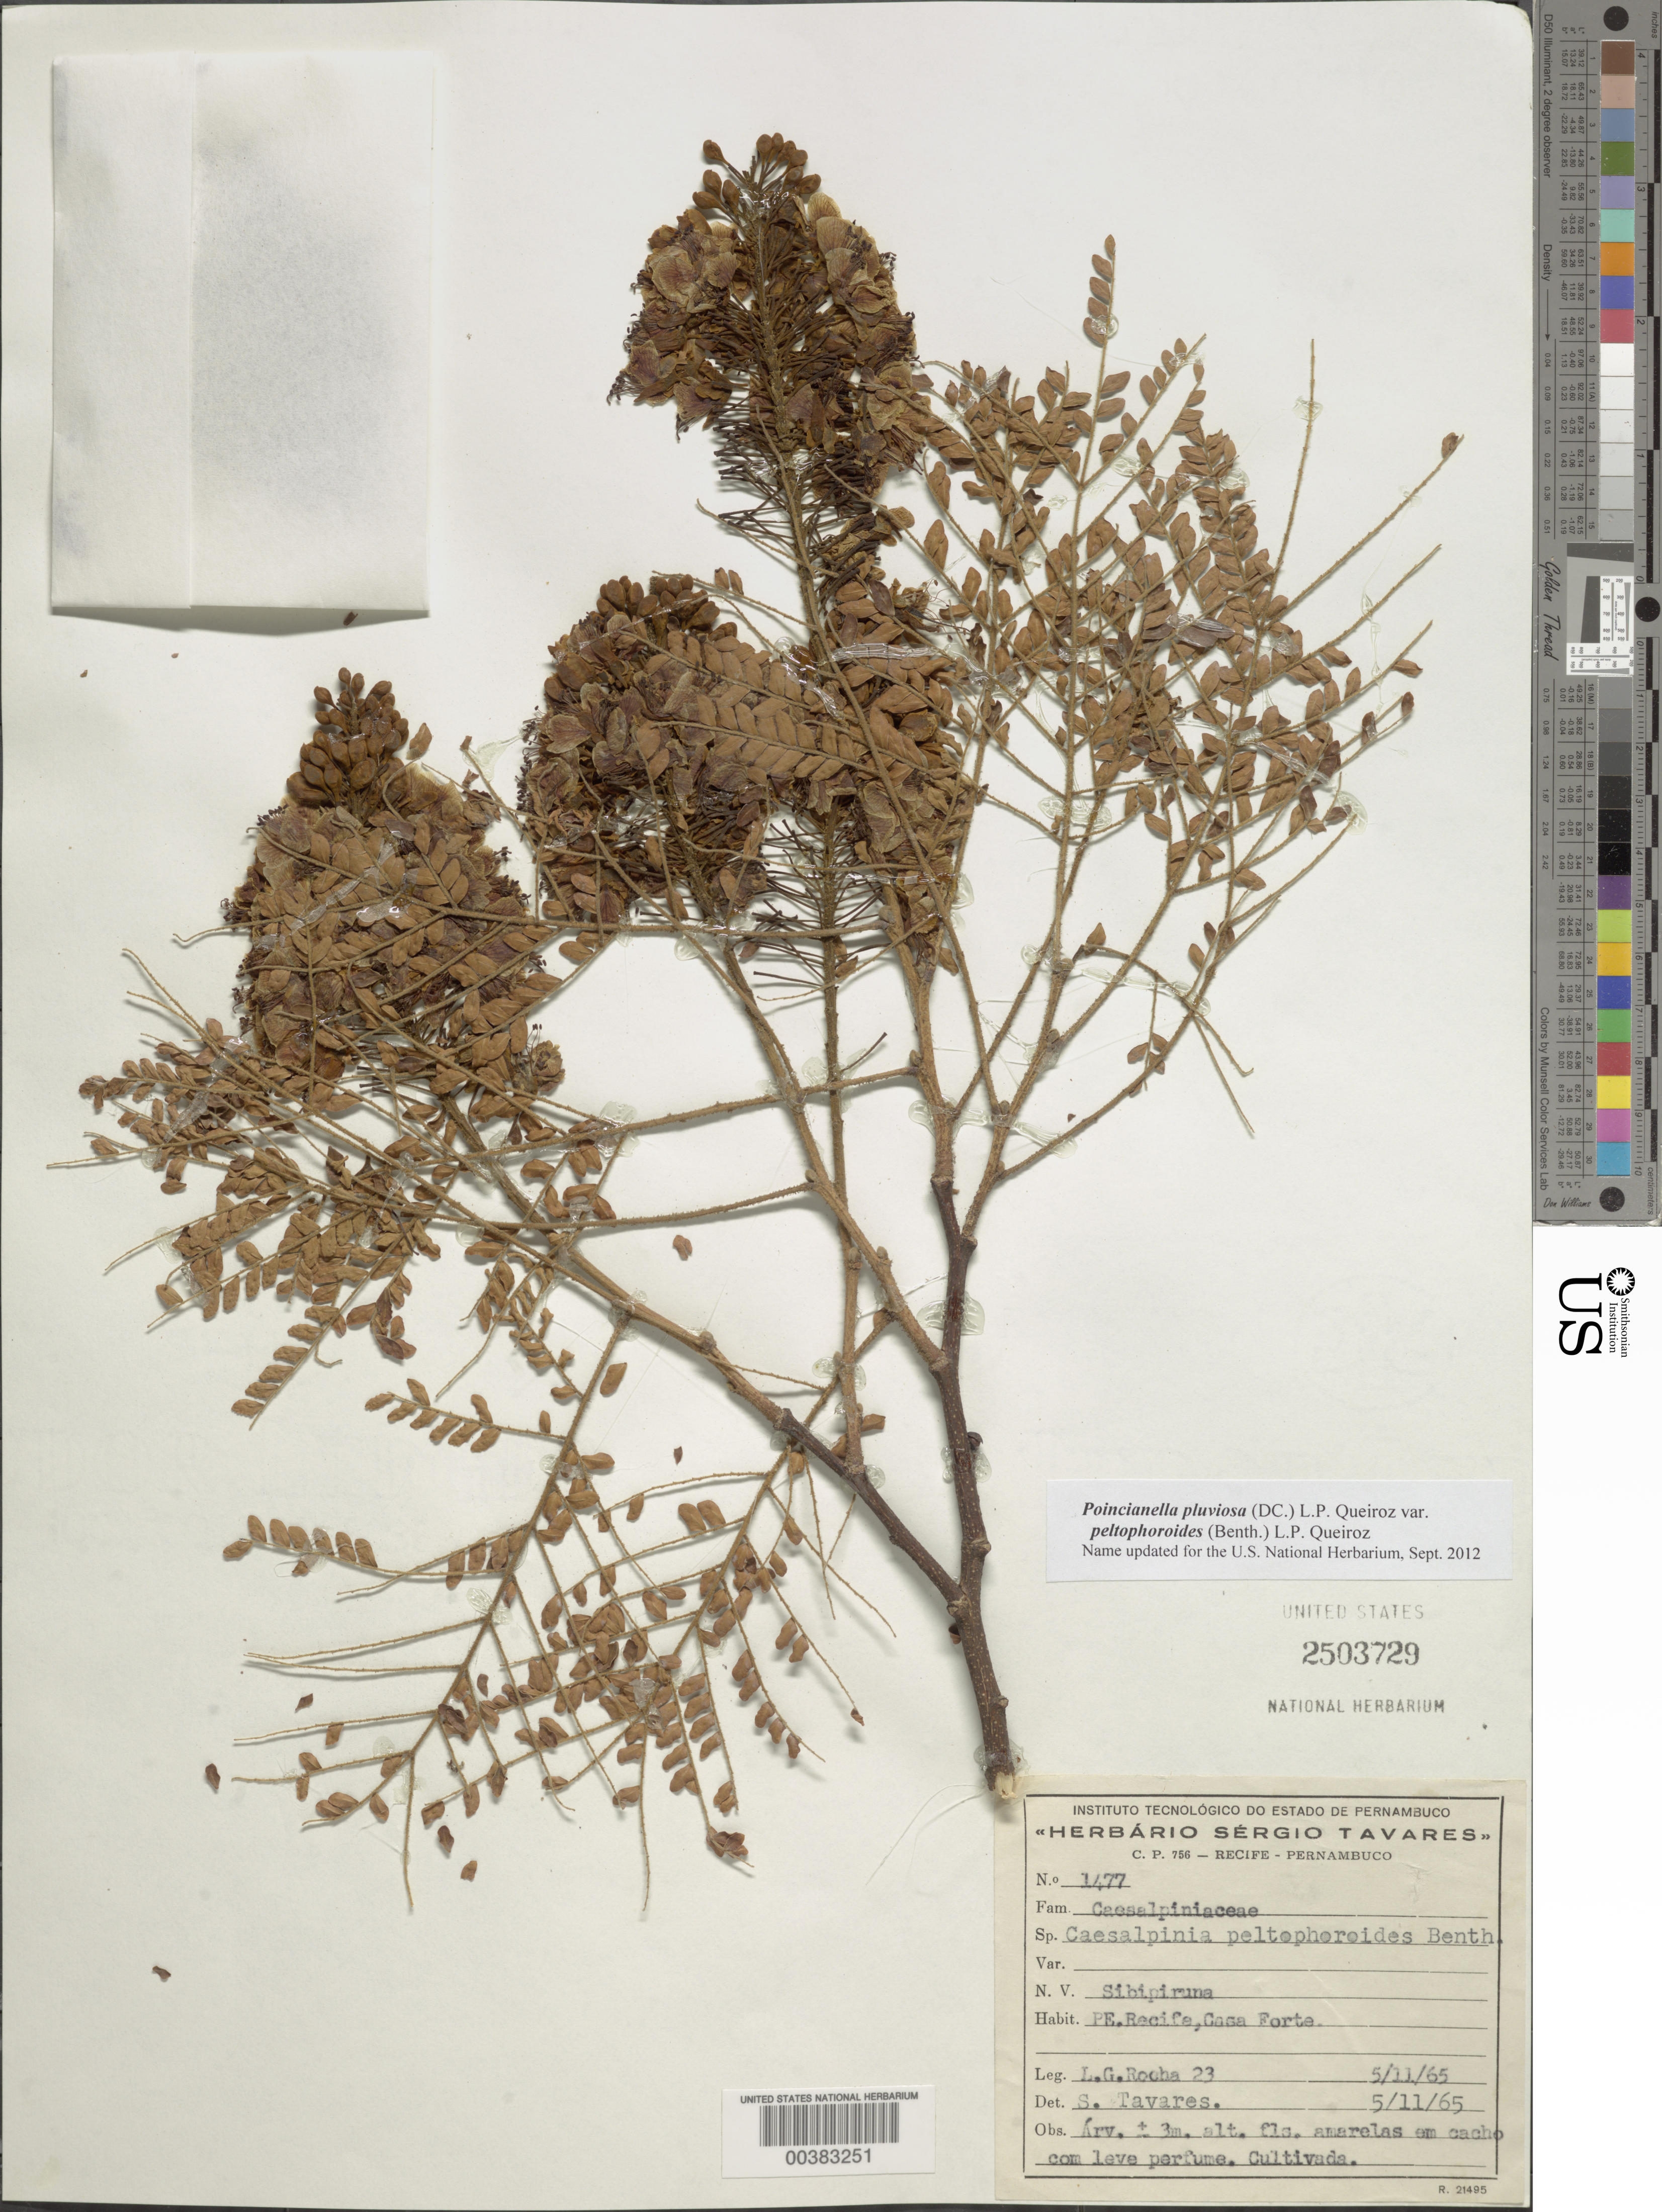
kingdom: Plantae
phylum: Tracheophyta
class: Magnoliopsida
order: Fabales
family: Fabaceae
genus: Cenostigma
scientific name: Cenostigma pluviosum var. peltophoroides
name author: (Benth.) Gagnon & G.P. Lewis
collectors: W. Weingart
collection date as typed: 09 Apr 1914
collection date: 1914-04-09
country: Germany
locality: Gorgenthal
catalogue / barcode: US 2503729